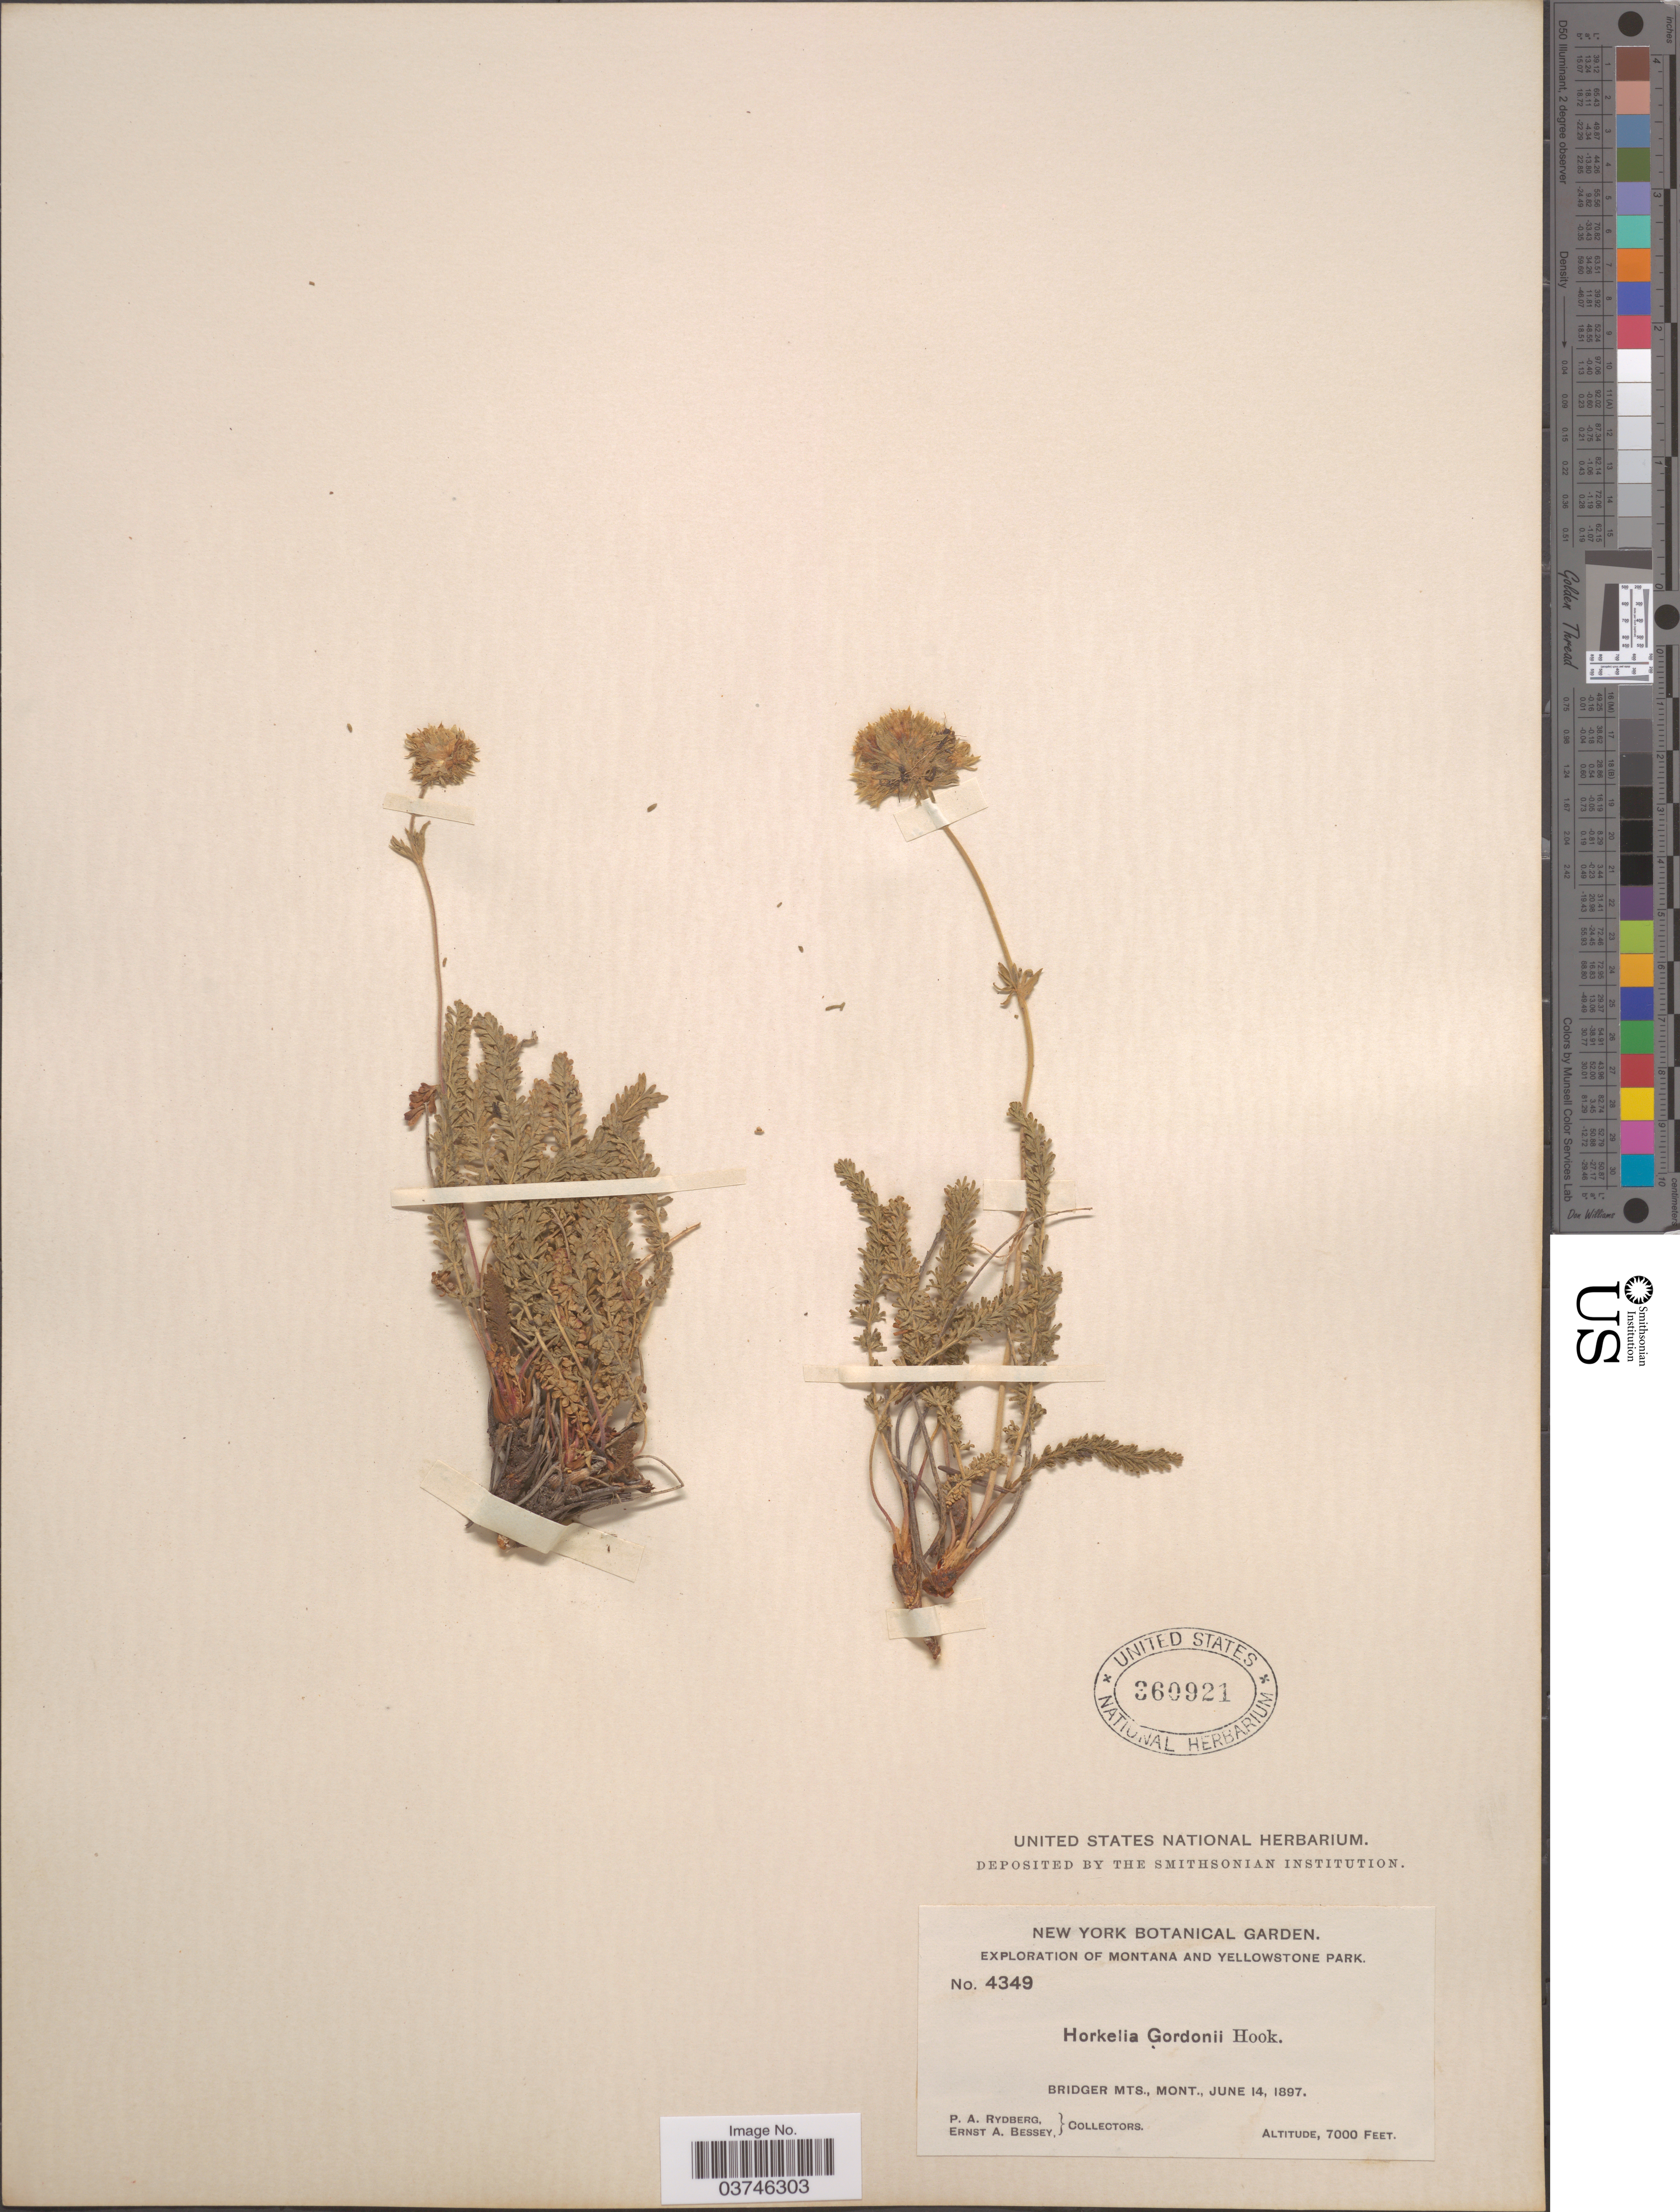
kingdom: Plantae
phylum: Tracheophyta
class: Magnoliopsida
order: Rosales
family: Rosaceae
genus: Potentilla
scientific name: Potentilla gordonii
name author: (Hook.) Greene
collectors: P. A. Rydberg & E. A. Bessey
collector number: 4349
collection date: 1897-06-14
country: United States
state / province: Montana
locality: Yellowstone Park. Bridger Mts.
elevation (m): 2134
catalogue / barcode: US 360921